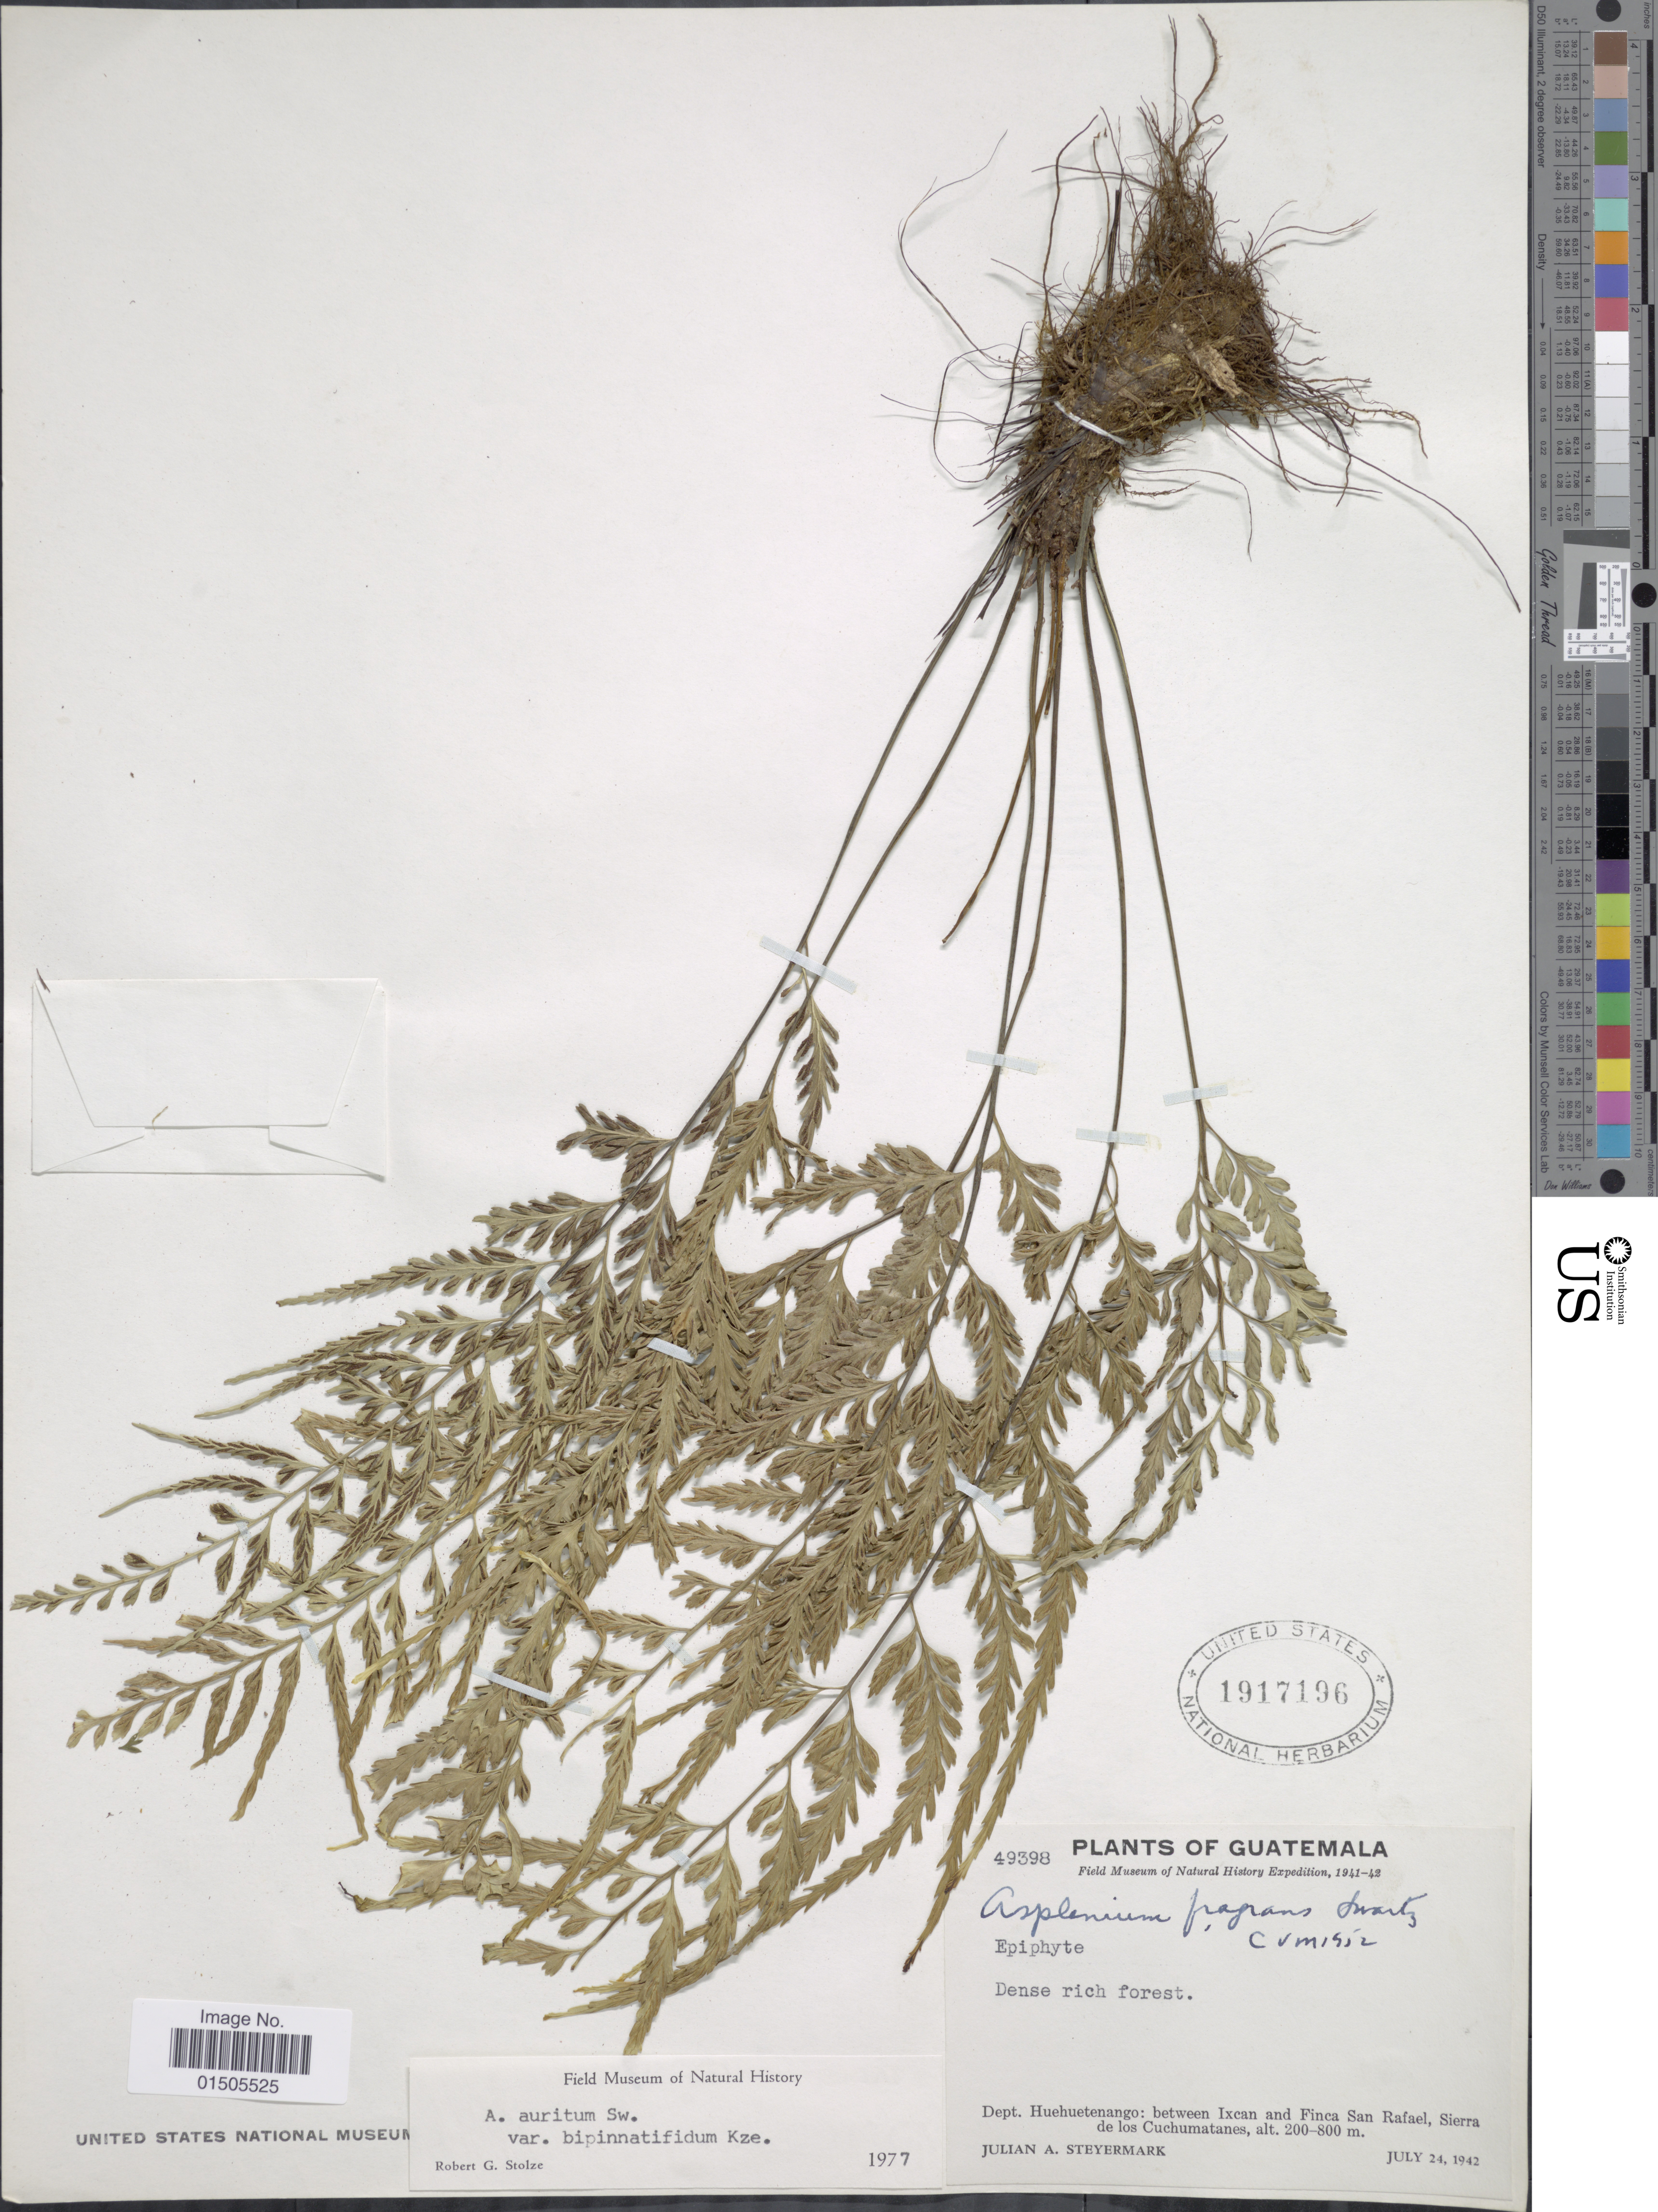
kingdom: Plantae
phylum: Tracheophyta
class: Polypodiopsida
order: Polypodiales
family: Aspleniaceae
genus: Asplenium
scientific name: Asplenium auritum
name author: Sw.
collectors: J. Steyermark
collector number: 49398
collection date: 1942-07-24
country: Guatemala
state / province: Huehuetenango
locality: Between Ixcan and Finca San Rafael, Sierra de los Cuchumatanes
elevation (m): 200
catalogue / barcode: US 1917196